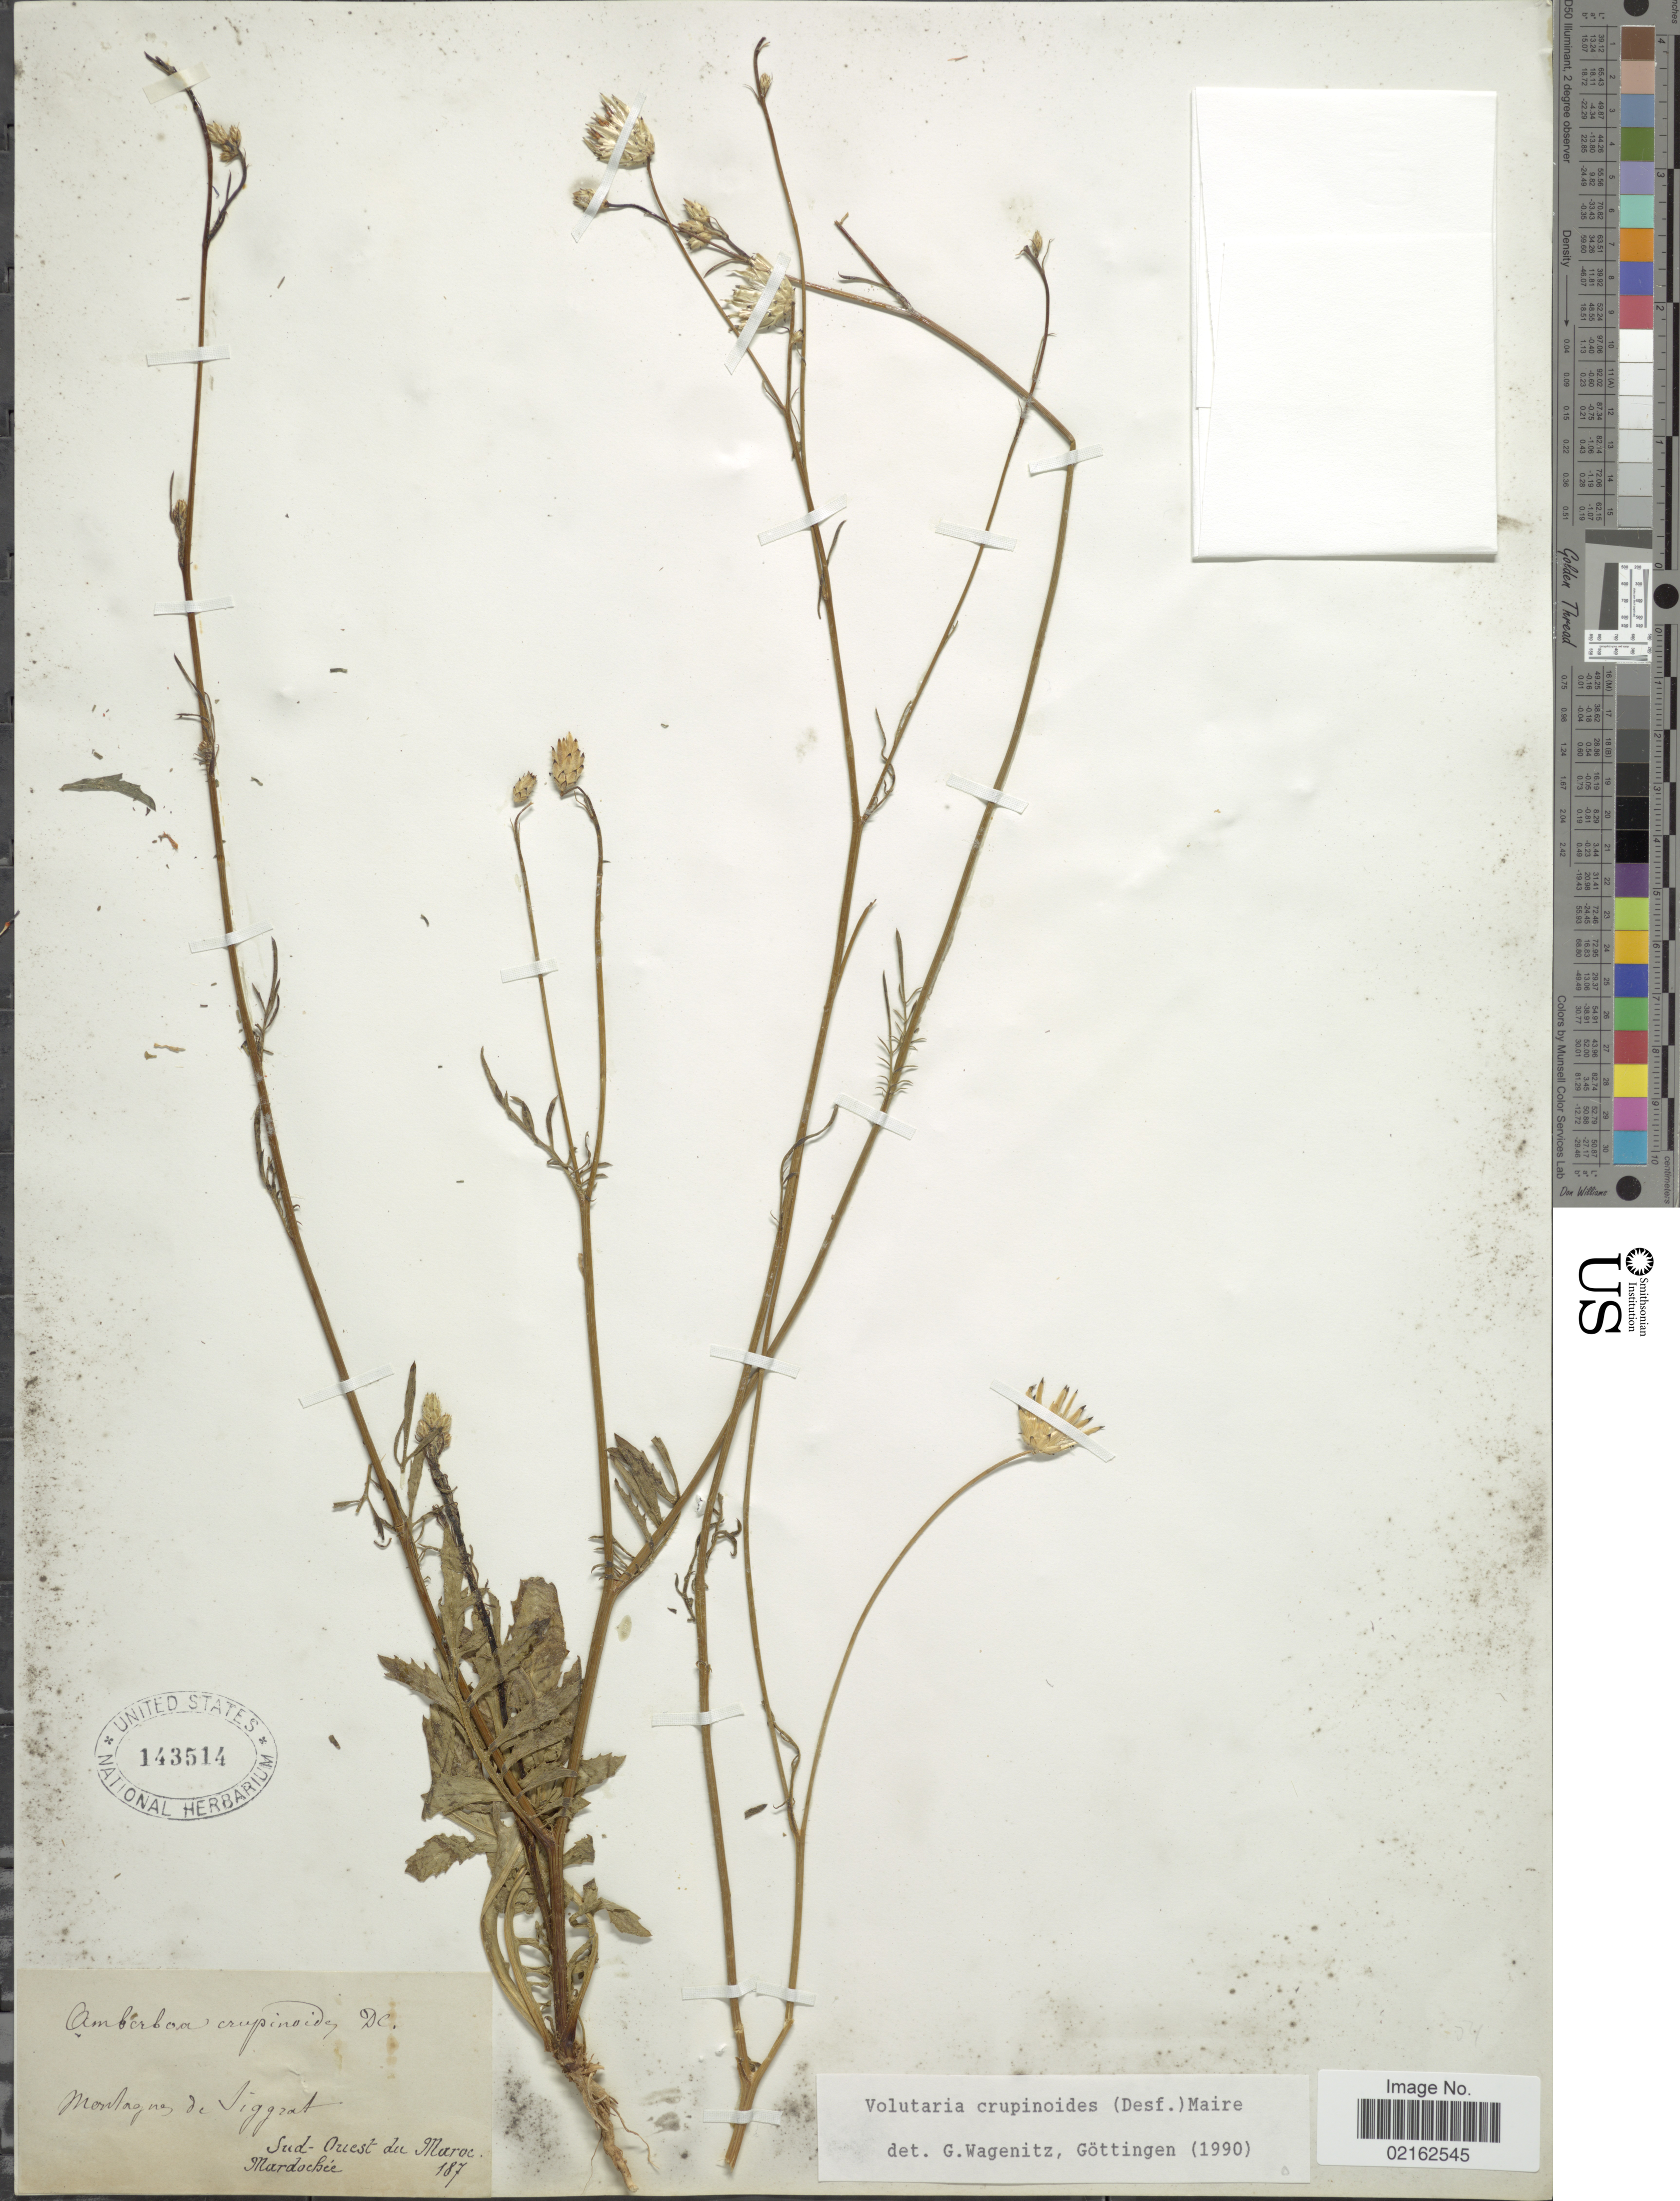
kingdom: Plantae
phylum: Tracheophyta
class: Magnoliopsida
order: Asterales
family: Asteraceae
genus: Volutaria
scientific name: Volutaria crupinoides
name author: (Desf.) Maire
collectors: Mardochee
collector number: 187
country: Morocco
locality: Montagnes de Siggrat [interpreted], Sud-Ouest du Maroc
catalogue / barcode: US 143514